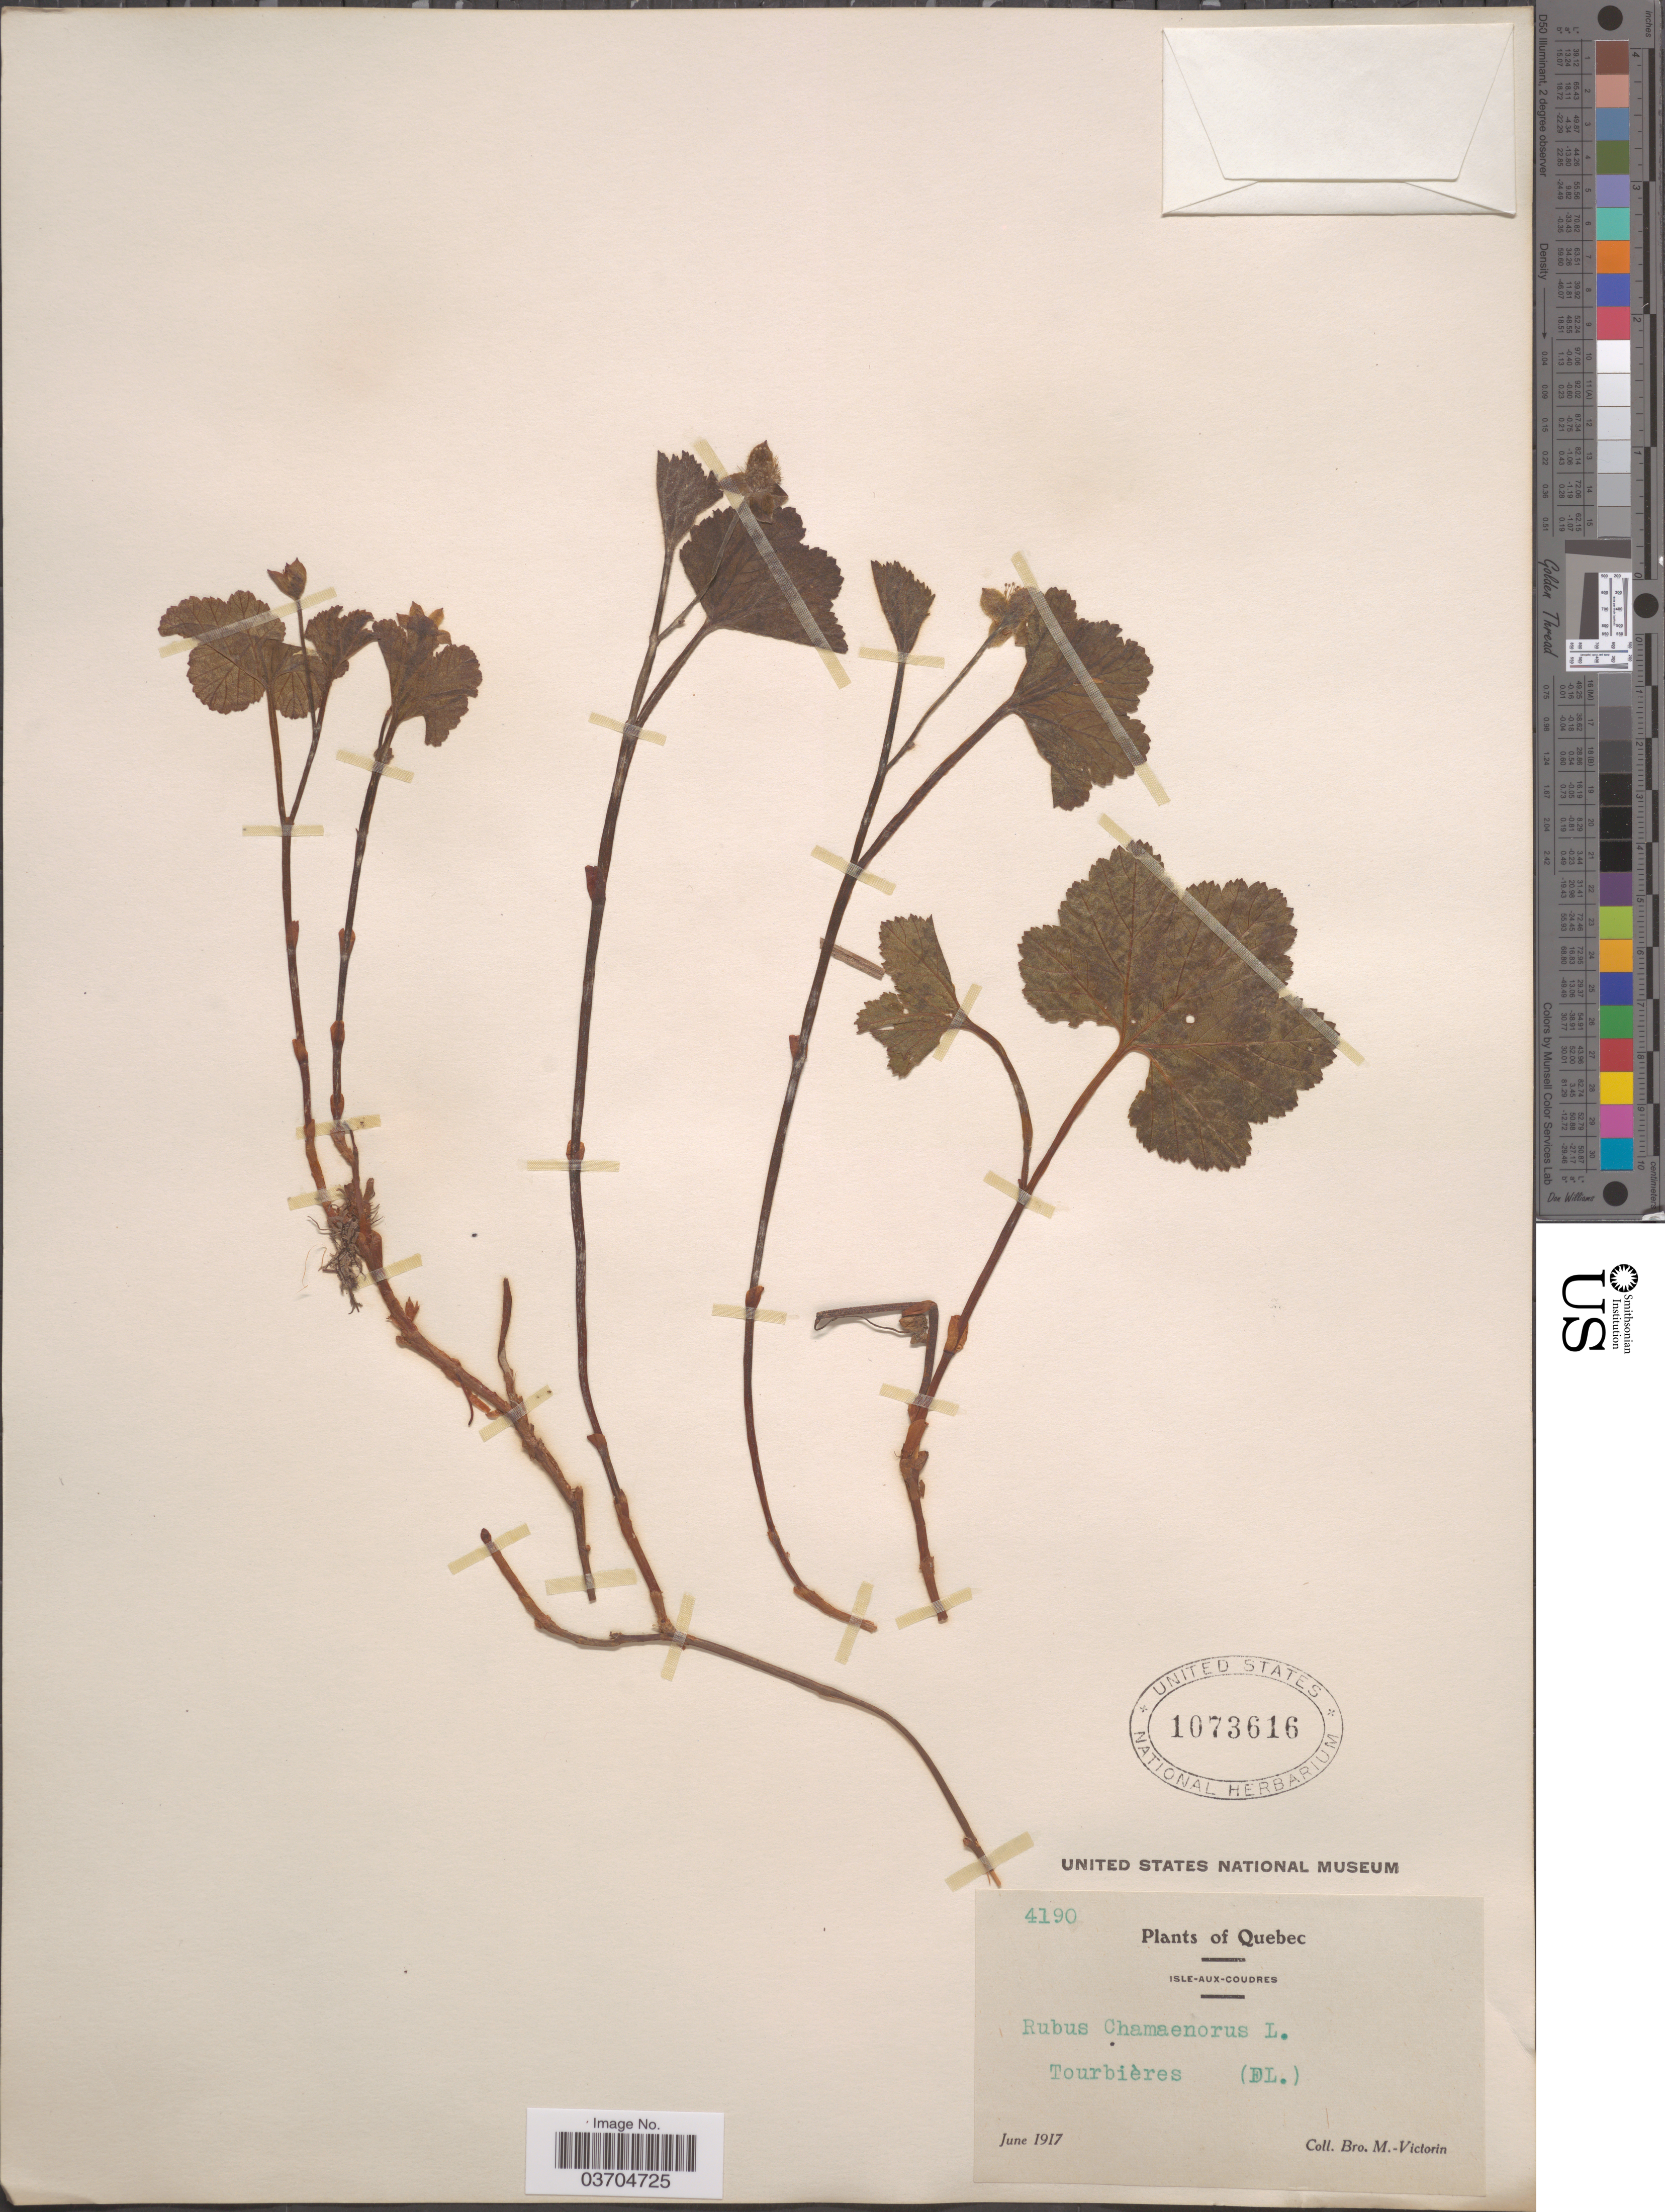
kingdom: Plantae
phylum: Tracheophyta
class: Magnoliopsida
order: Rosales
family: Rosaceae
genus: Rubus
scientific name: Rubus chamaemorus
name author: L.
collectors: Fr. Marie-Victorin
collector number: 4190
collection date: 1917-06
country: Canada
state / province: Quebec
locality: Isle-Aux-Coudres. Tourbières (DL.).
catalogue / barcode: US 1073616